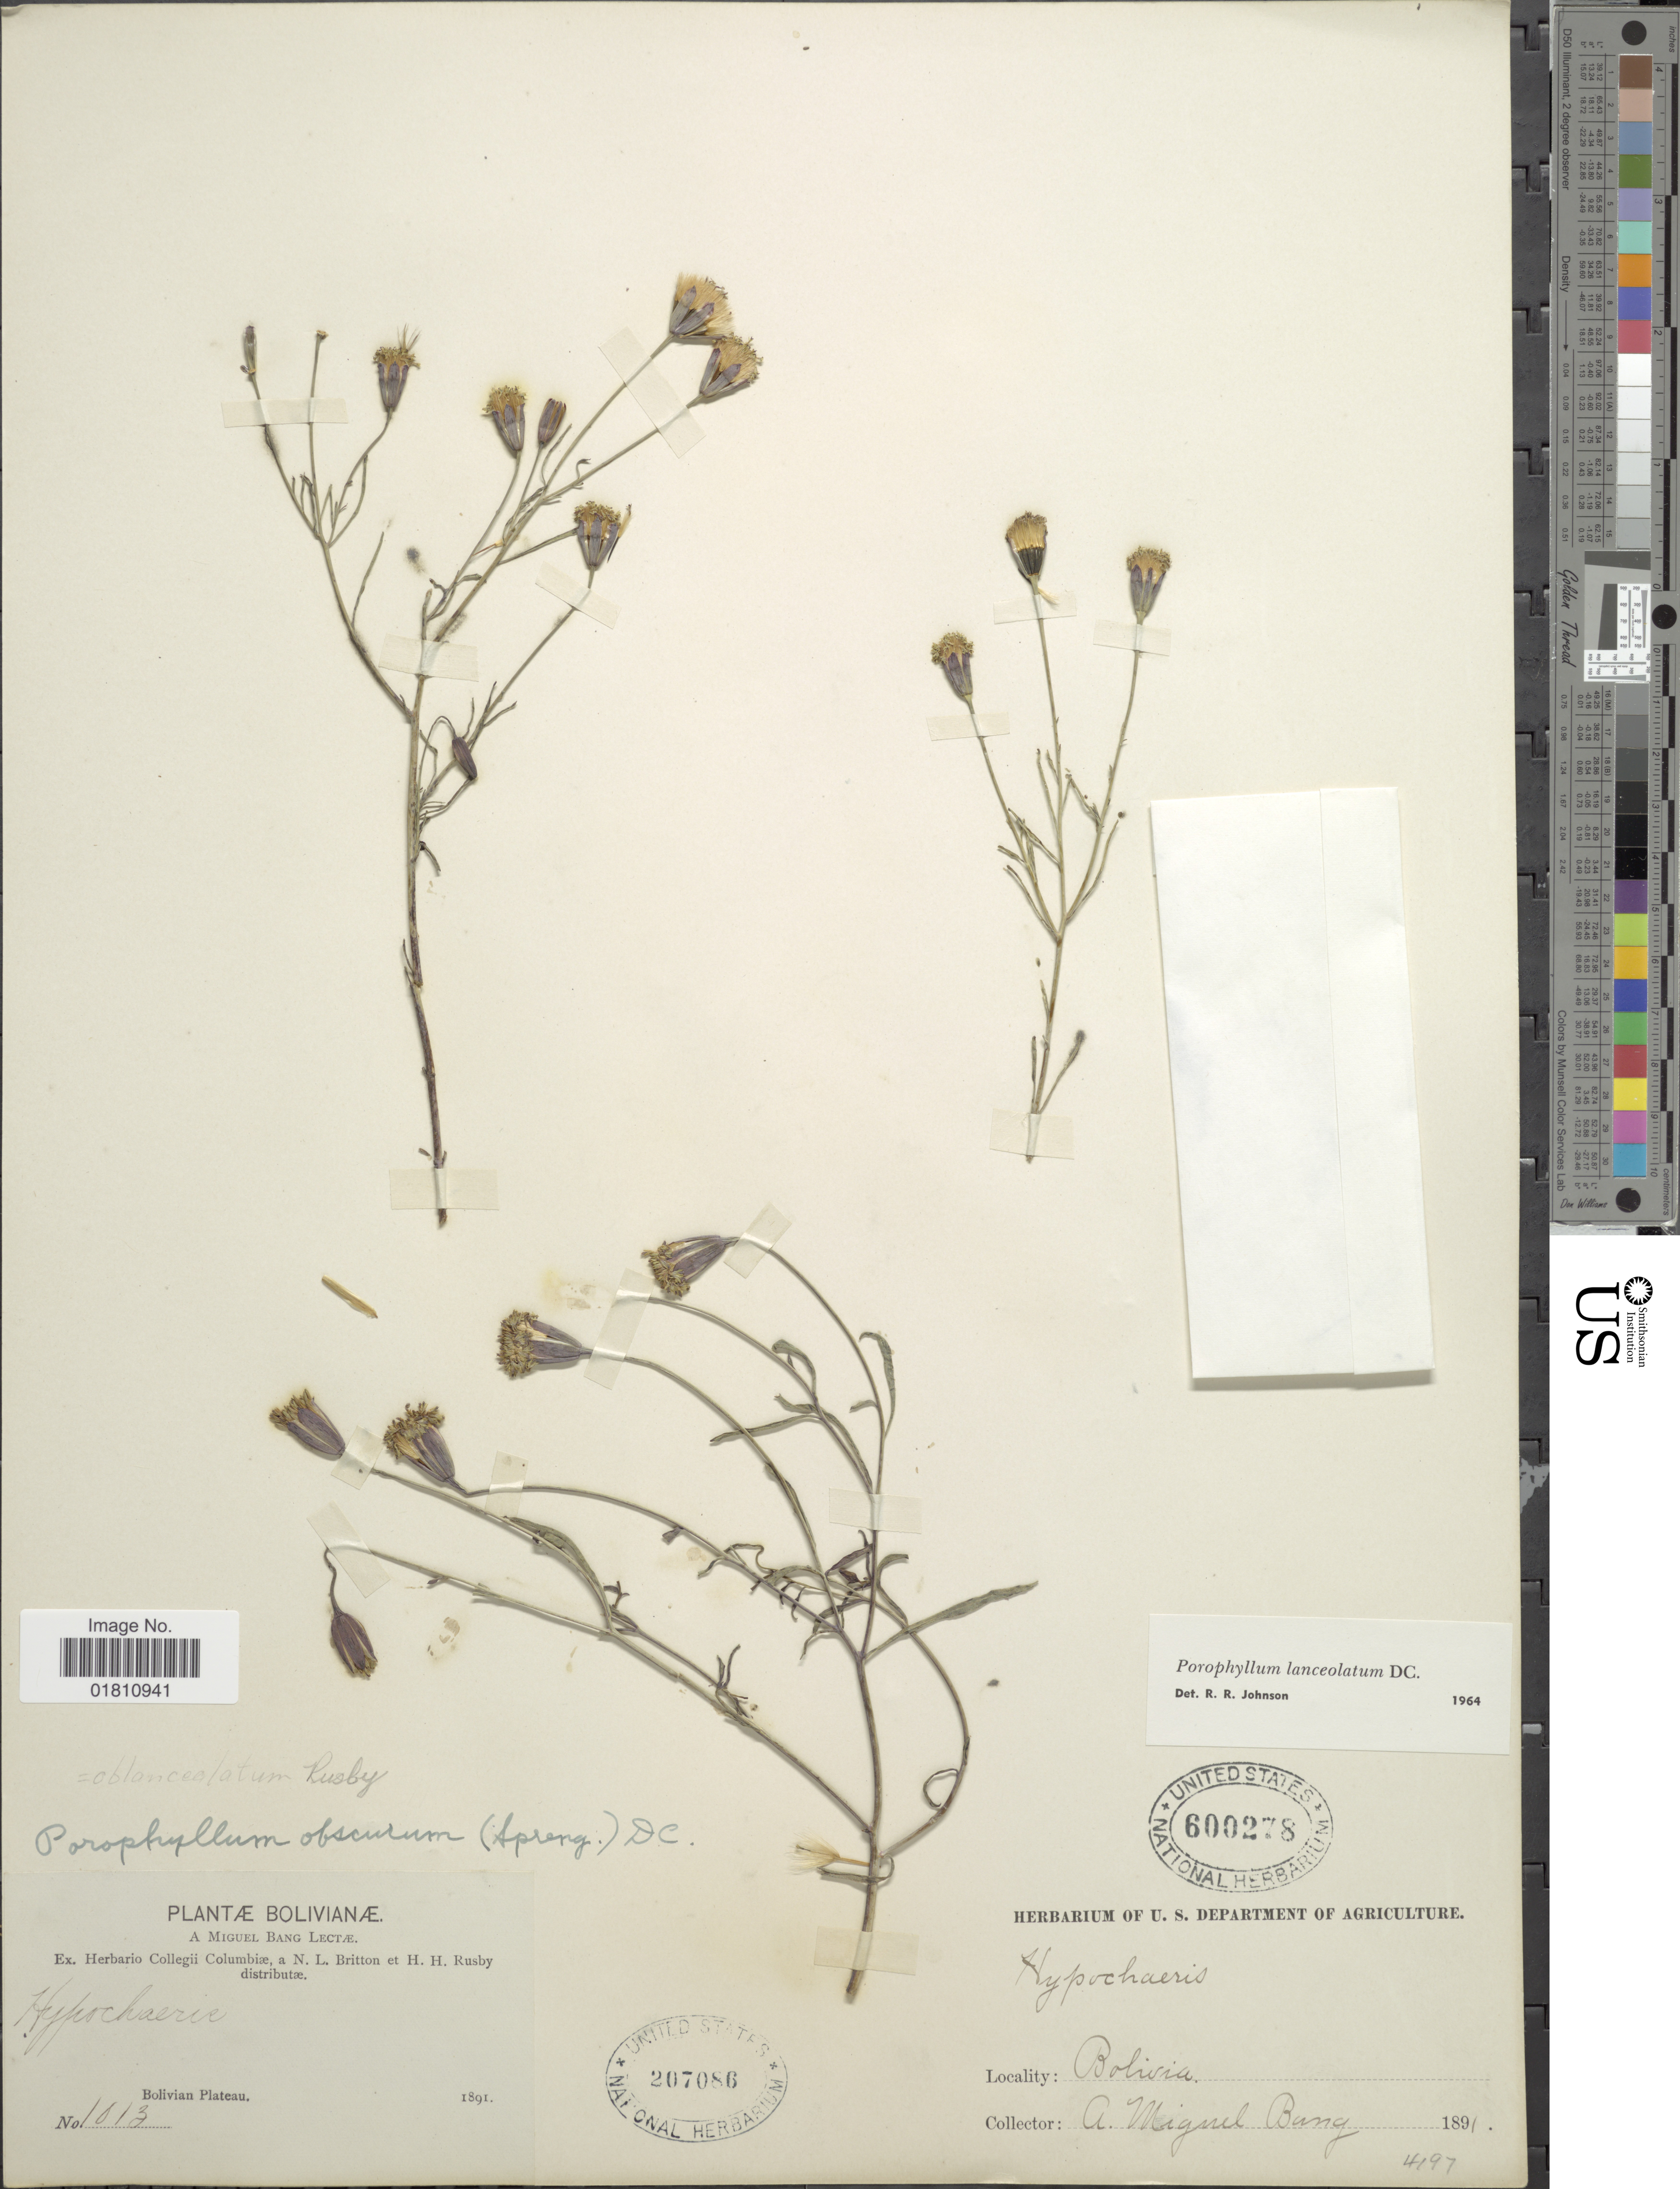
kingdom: Plantae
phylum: Tracheophyta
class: Magnoliopsida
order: Asterales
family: Asteraceae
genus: Porophyllum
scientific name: Porophyllum lanceolatum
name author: DC.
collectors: M. Bang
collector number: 4197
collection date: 1891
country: Bolivia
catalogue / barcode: US 600278